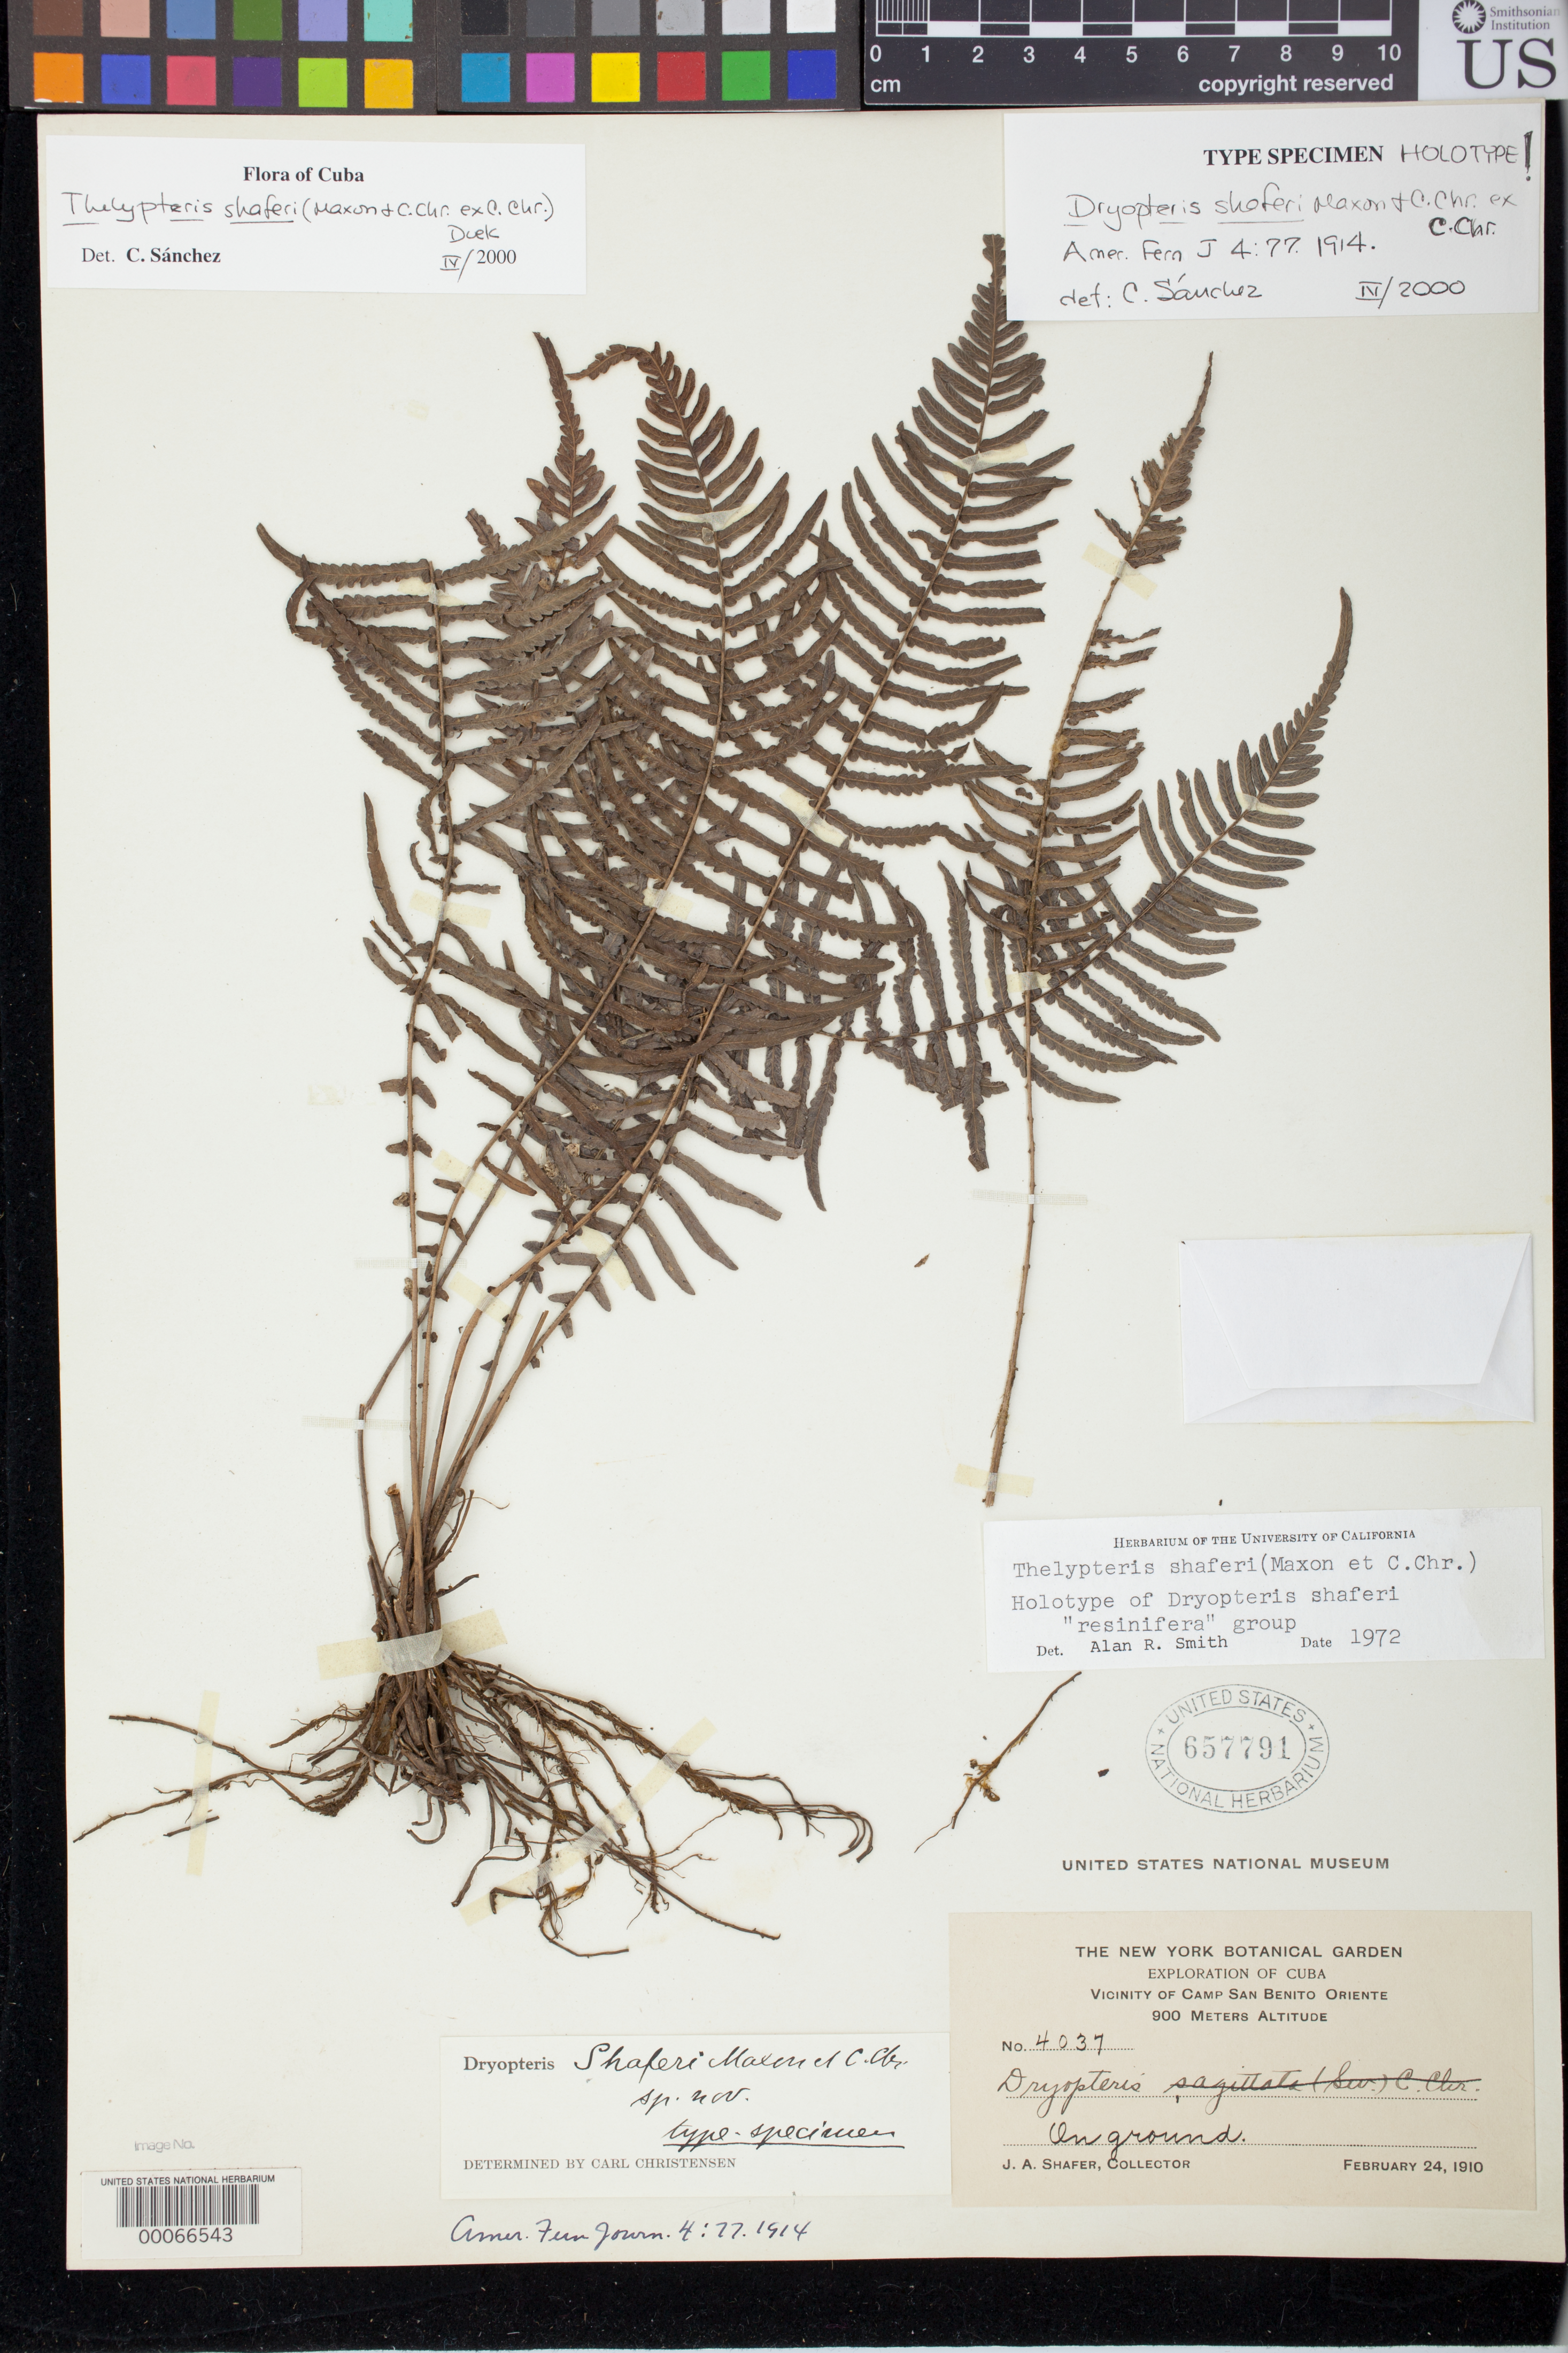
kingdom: Plantae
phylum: Tracheophyta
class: Polypodiopsida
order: Polypodiales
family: Dryopteridaceae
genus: Dryopteris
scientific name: Dryopteris shaferi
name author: Maxon & C. Chr.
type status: Holotype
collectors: J. A. Shafer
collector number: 4037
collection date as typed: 24 Feb 1910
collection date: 1910-02-24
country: Cuba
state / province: Oriente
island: Greater Antilles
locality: Vicinity of Camp San Benito.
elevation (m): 900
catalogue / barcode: US 657791